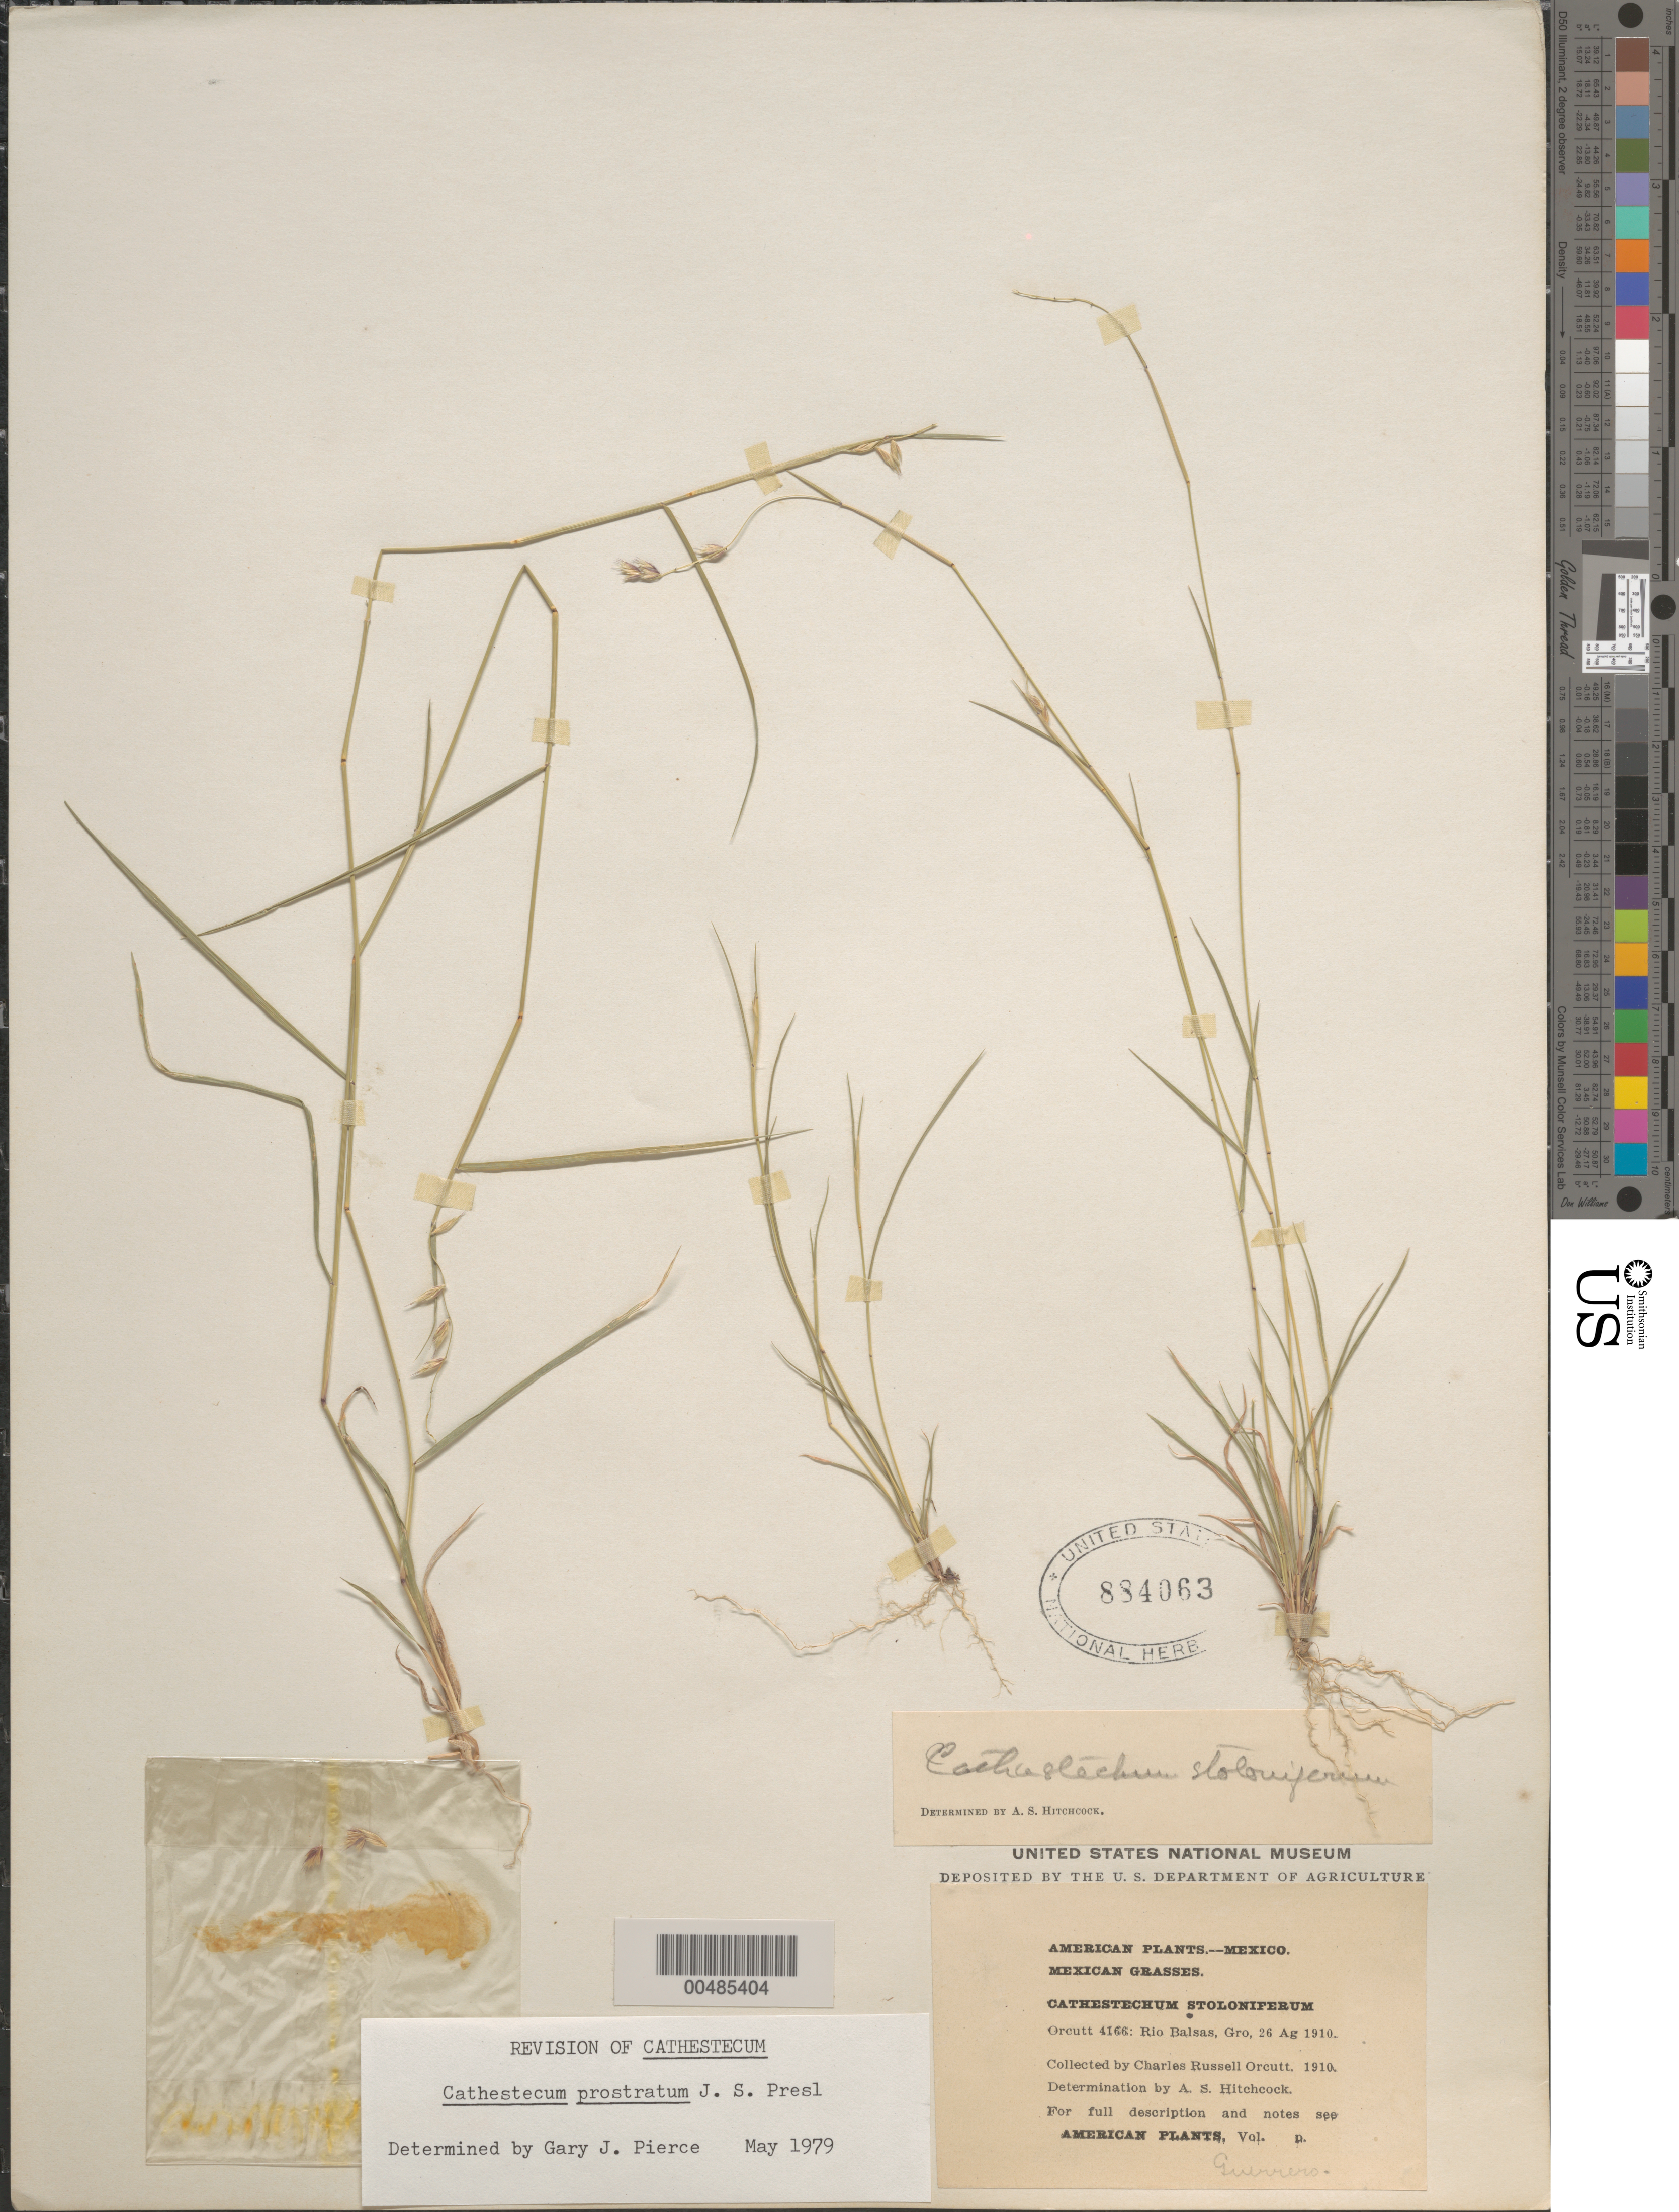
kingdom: Plantae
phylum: Tracheophyta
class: Liliopsida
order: Poales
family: Poaceae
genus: Cathestecum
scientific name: Cathestecum prostratum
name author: J. Presl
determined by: Pierce, G. J.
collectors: C. R. Orcutt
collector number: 4166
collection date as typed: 26 Aug 1910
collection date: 1910-08-26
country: Mexico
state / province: Guerrero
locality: Rio Balsas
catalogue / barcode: US 884063